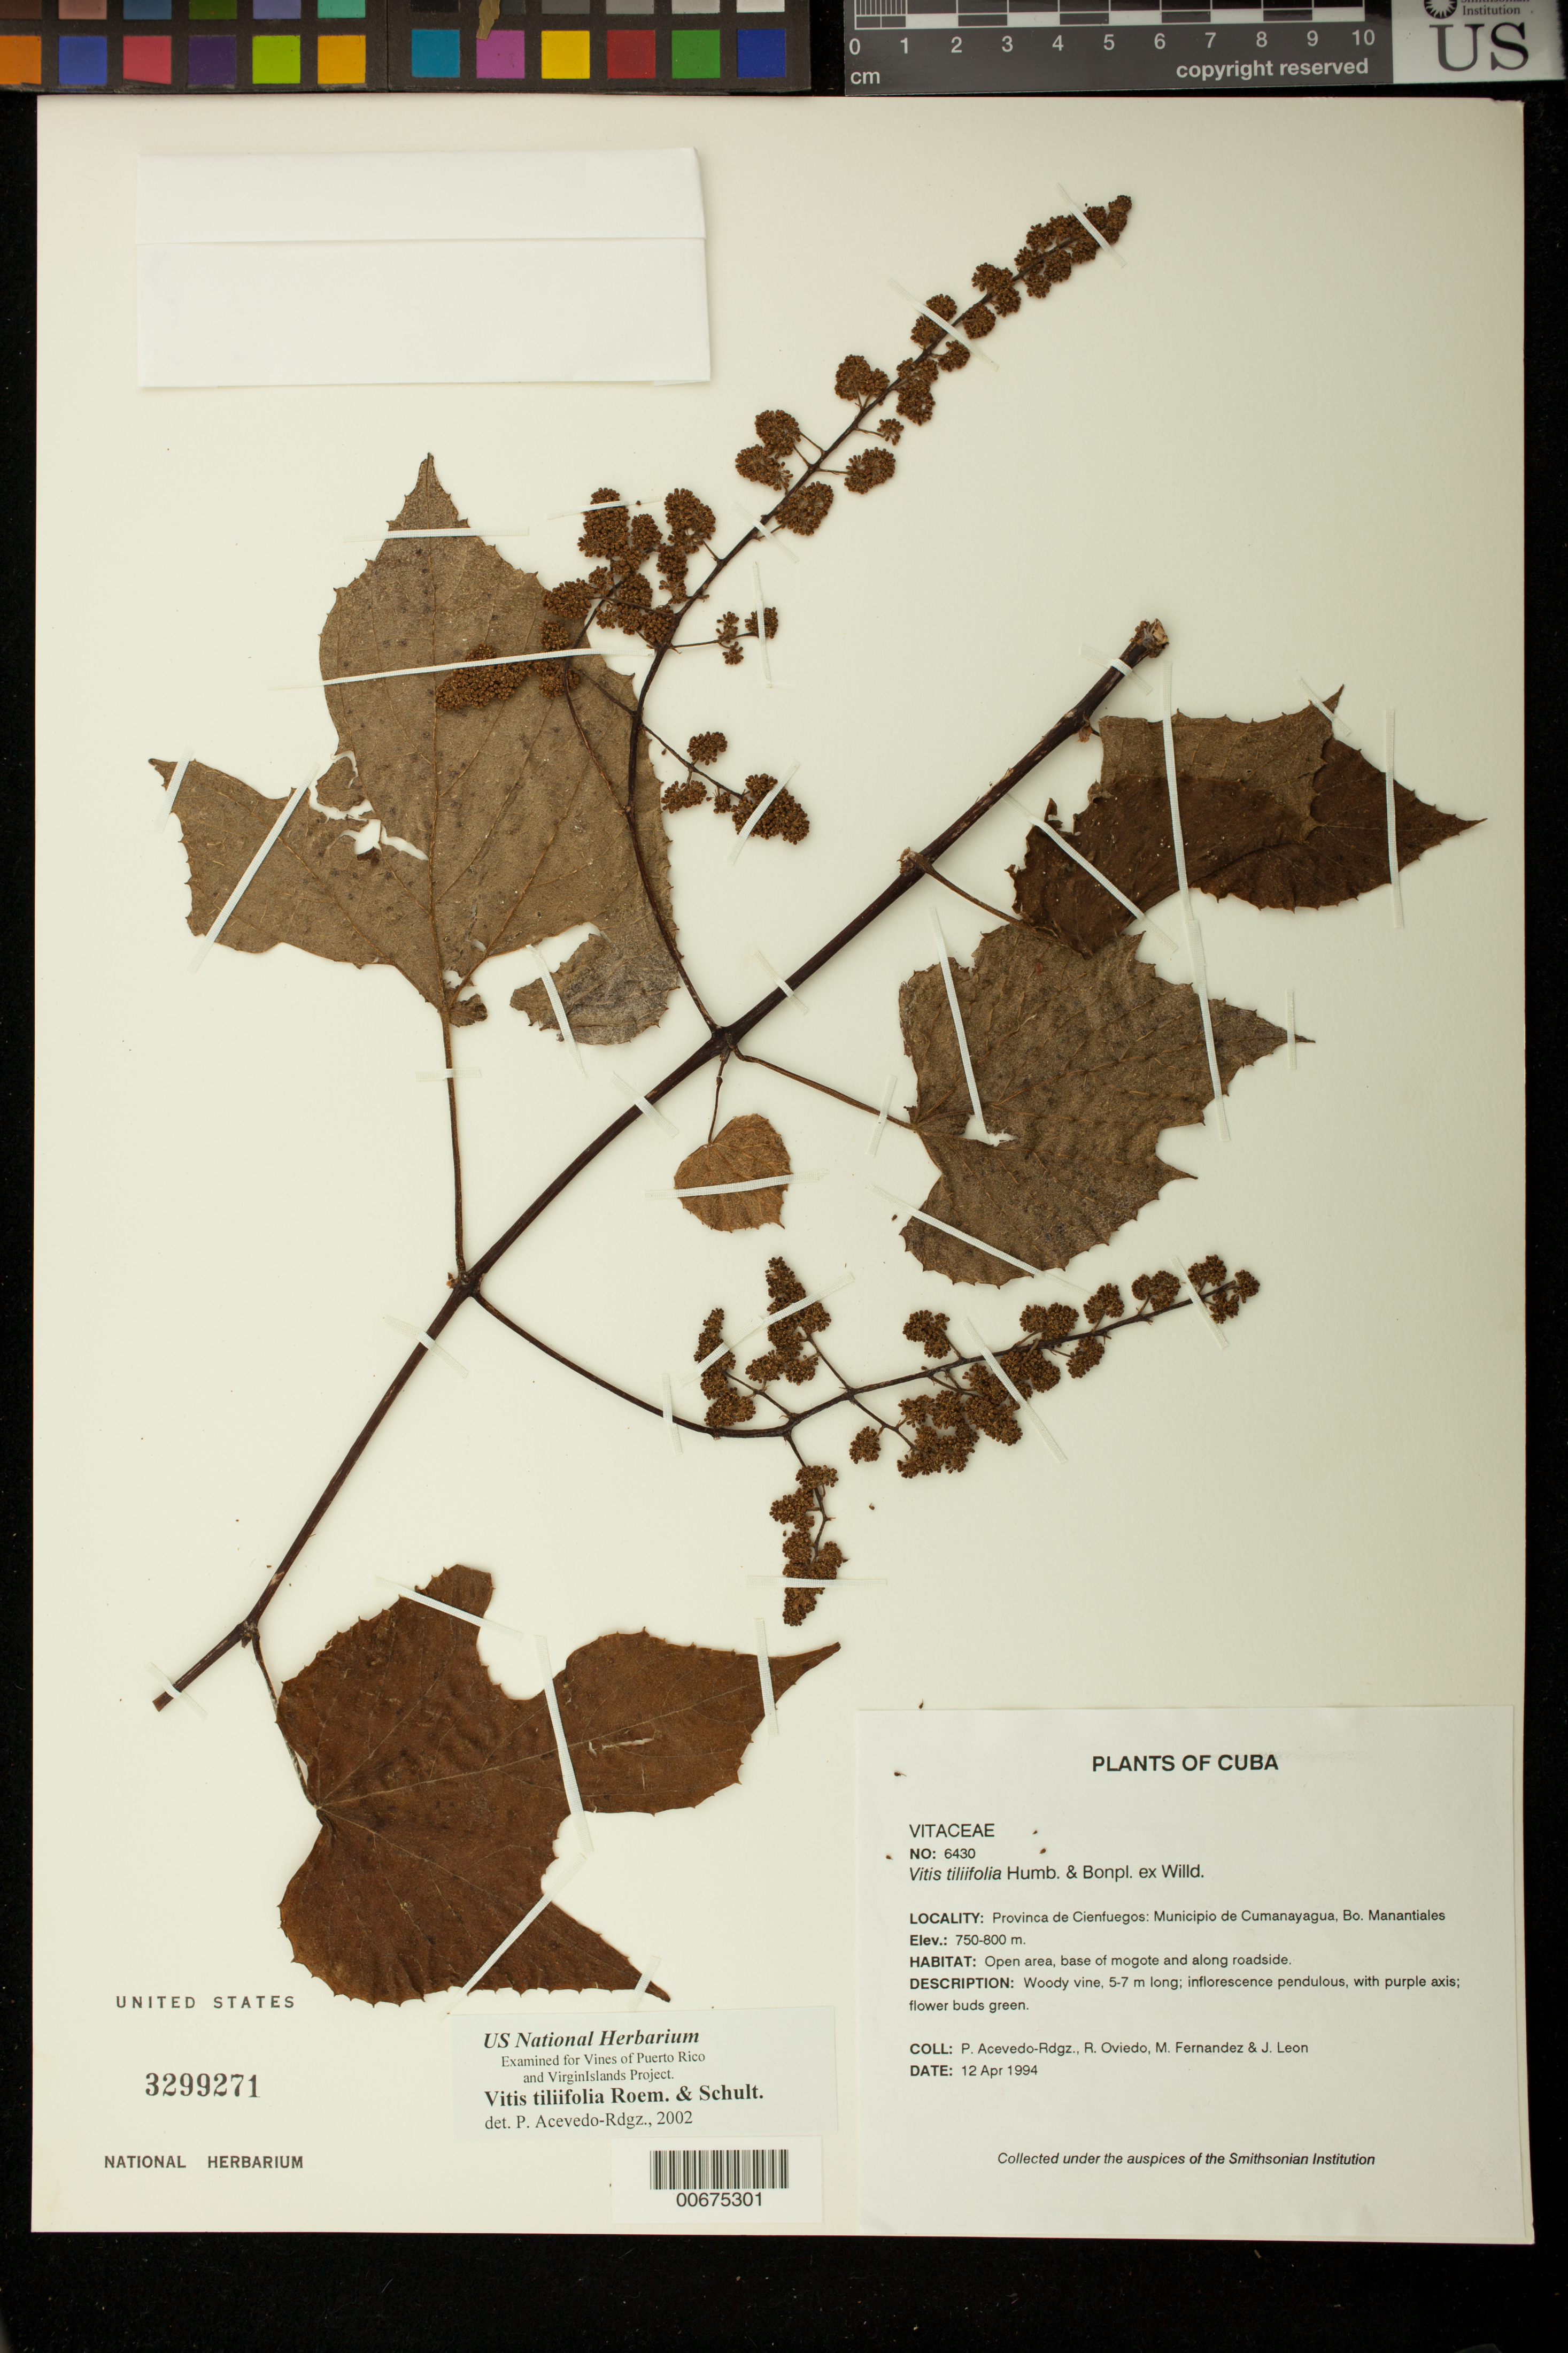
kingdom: Plantae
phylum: Tracheophyta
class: Magnoliopsida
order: Vitales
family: Vitaceae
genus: Vitis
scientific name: Vitis tiliifolia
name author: Humb. & Bonpl. ex Schult.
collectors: P. Acevedo-Rodr., R. Oviedo, M. Fernández & J. León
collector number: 6430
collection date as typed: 12 Apr 1994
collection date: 1994-04-12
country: Cuba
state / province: Cienfuegos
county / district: Municipio de Cumanayagua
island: Cuba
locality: Bo Manantiales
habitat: Open area, base of mogote and along roadside.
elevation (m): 750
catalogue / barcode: US 3299271